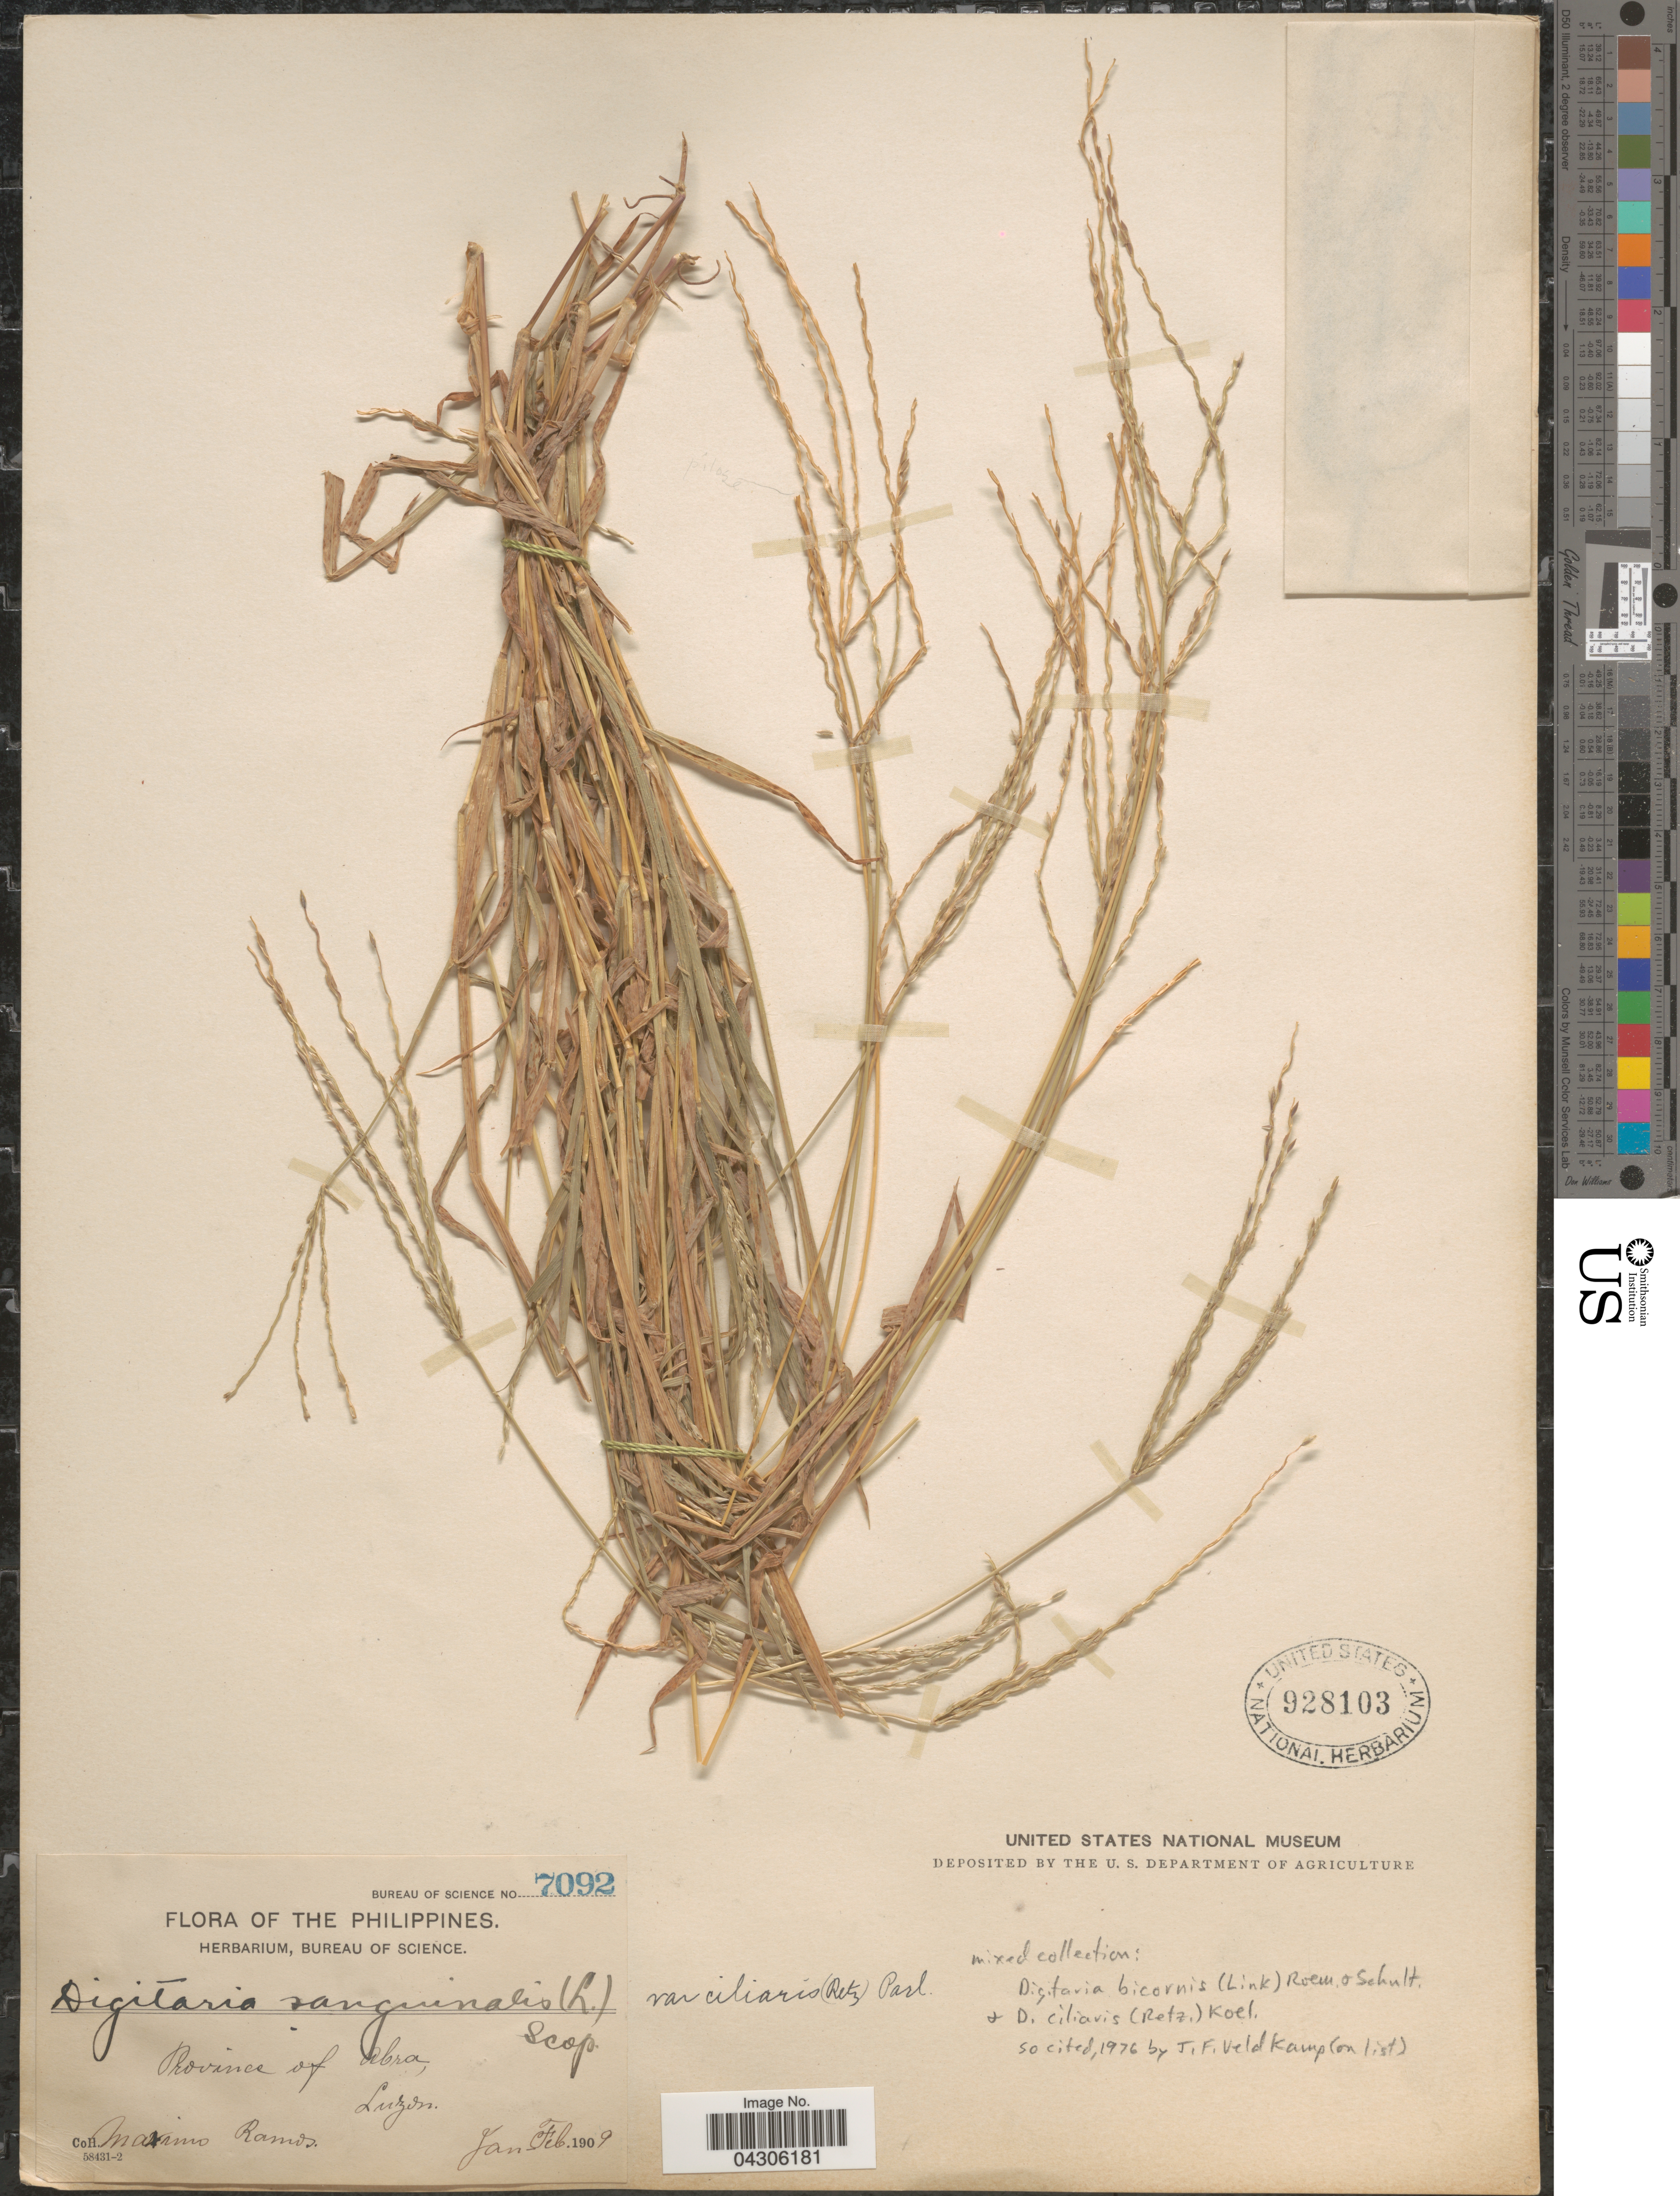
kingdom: Plantae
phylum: Tracheophyta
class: Liliopsida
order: Poales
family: Poaceae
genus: Digitaria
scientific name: Digitaria bicornis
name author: (Lam.) Roem. & Schult.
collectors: M. Ramos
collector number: Bureau of Science 7092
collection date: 1909-01/1909-02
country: Philippines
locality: Province of Abra, Luzon.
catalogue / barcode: US 928103